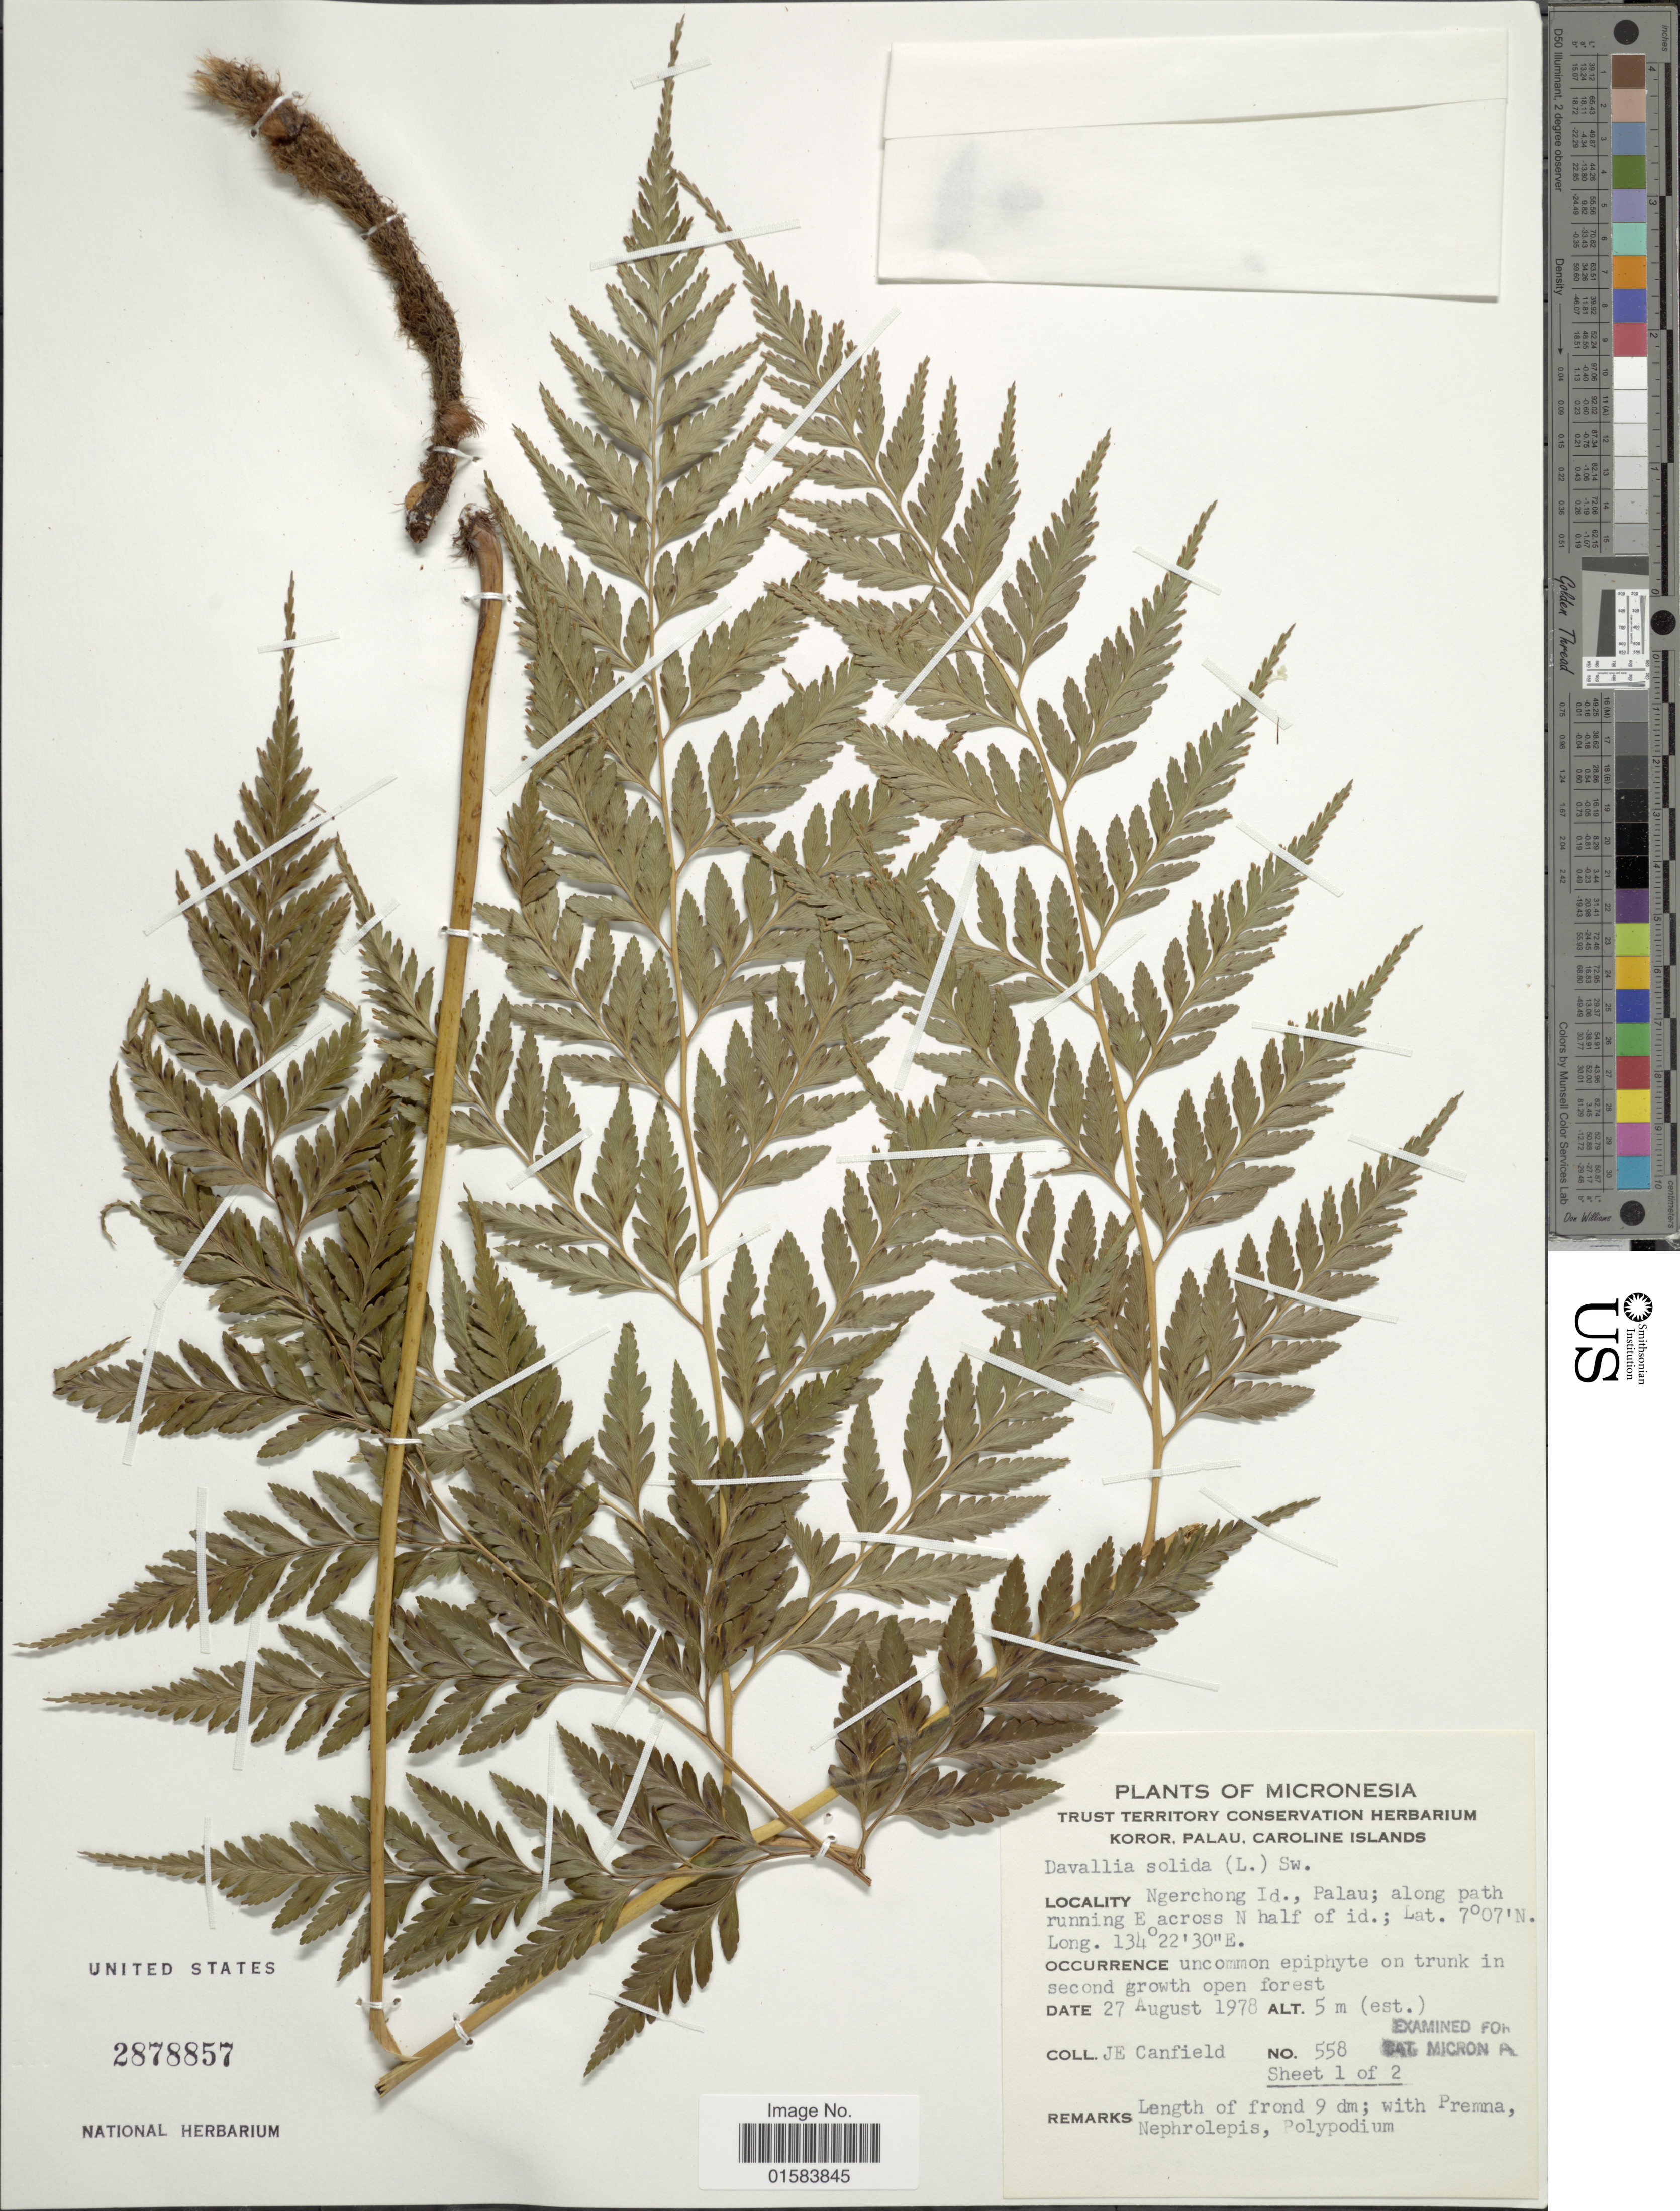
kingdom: Plantae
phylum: Tracheophyta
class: Polypodiopsida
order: Polypodiales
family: Davalliaceae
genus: Davallia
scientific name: Davallia solida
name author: (G. Forst.) Sw.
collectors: J. E. Canfield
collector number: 558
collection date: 1978-08-27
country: Micronesia, Federated States of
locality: Micronesia, Ngerchong Id., Palau; along path running E across N half of id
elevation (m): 5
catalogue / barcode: US 2878857